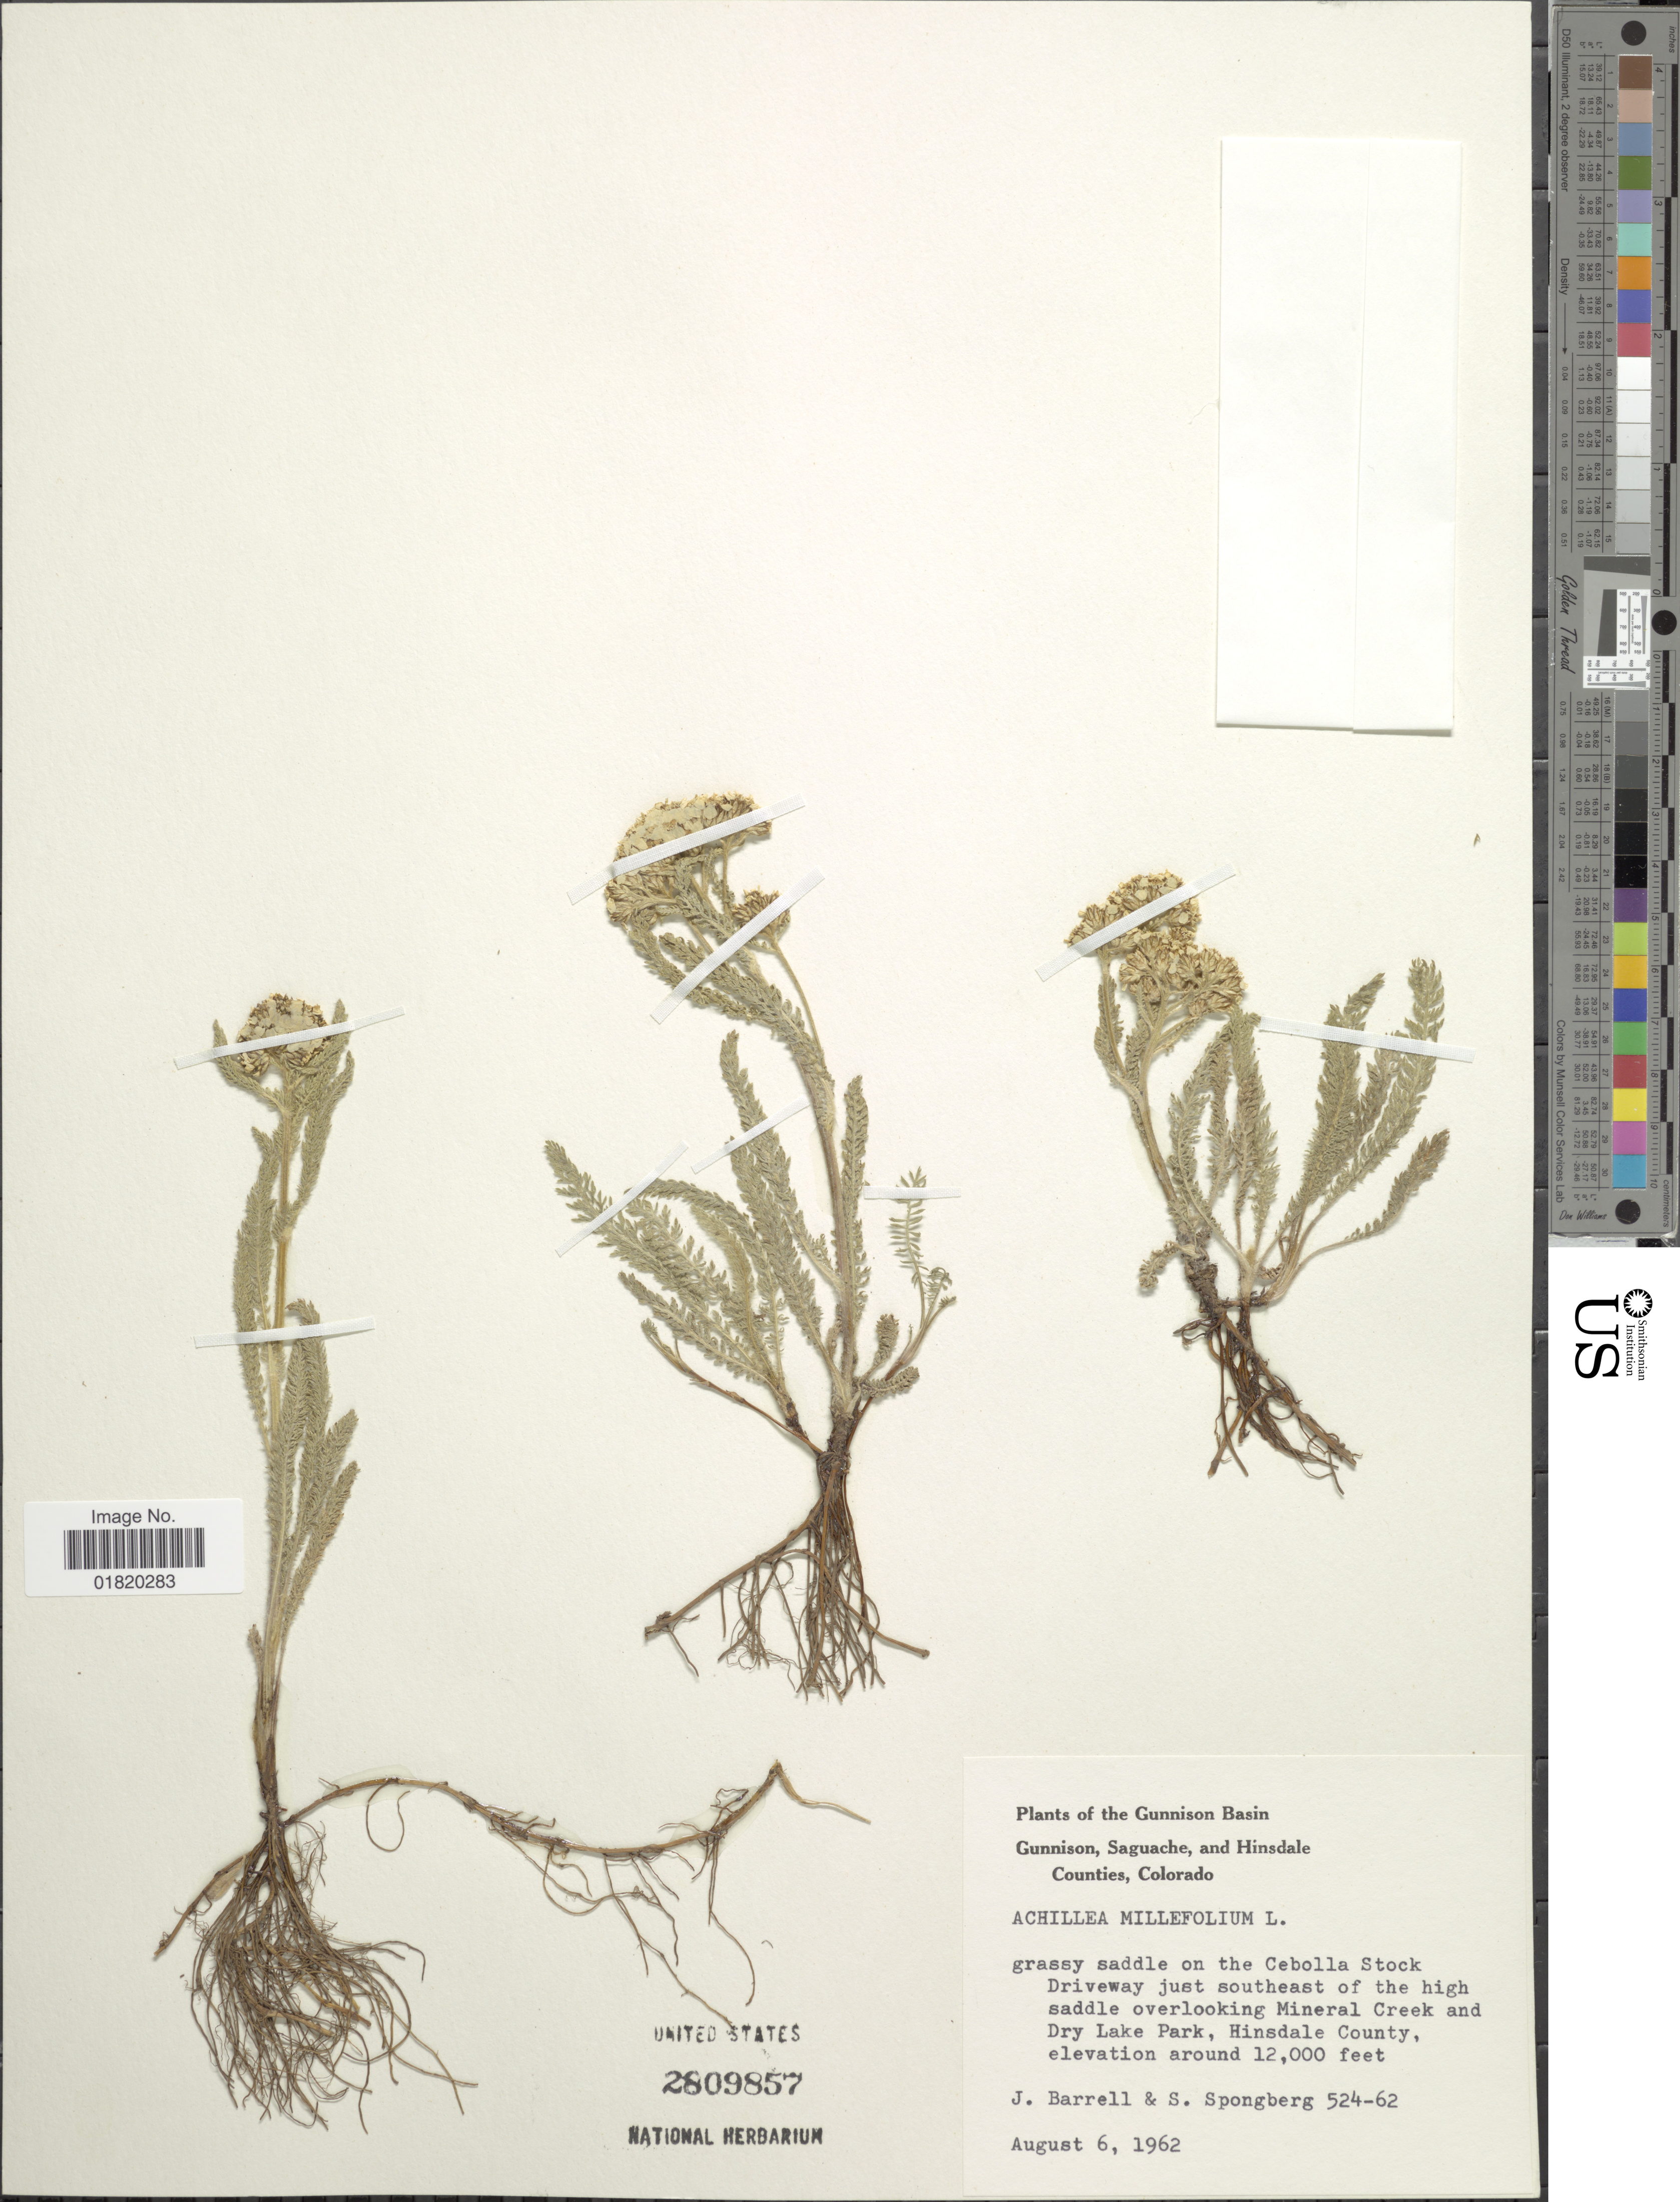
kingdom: Plantae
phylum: Tracheophyta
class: Magnoliopsida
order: Asterales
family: Asteraceae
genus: Achillea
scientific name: Achillea millefolium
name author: L.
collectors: J. Barrell & S. A.Spongberg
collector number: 524-62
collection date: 1962-08-06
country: United States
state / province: Colorado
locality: Gunnison Basin. Cebolla Stock Driveway just southeast of the high saddle overlooking Mineral Creek and Dry Lake Park, Hinsdale County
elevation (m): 3658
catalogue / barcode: US 2809857